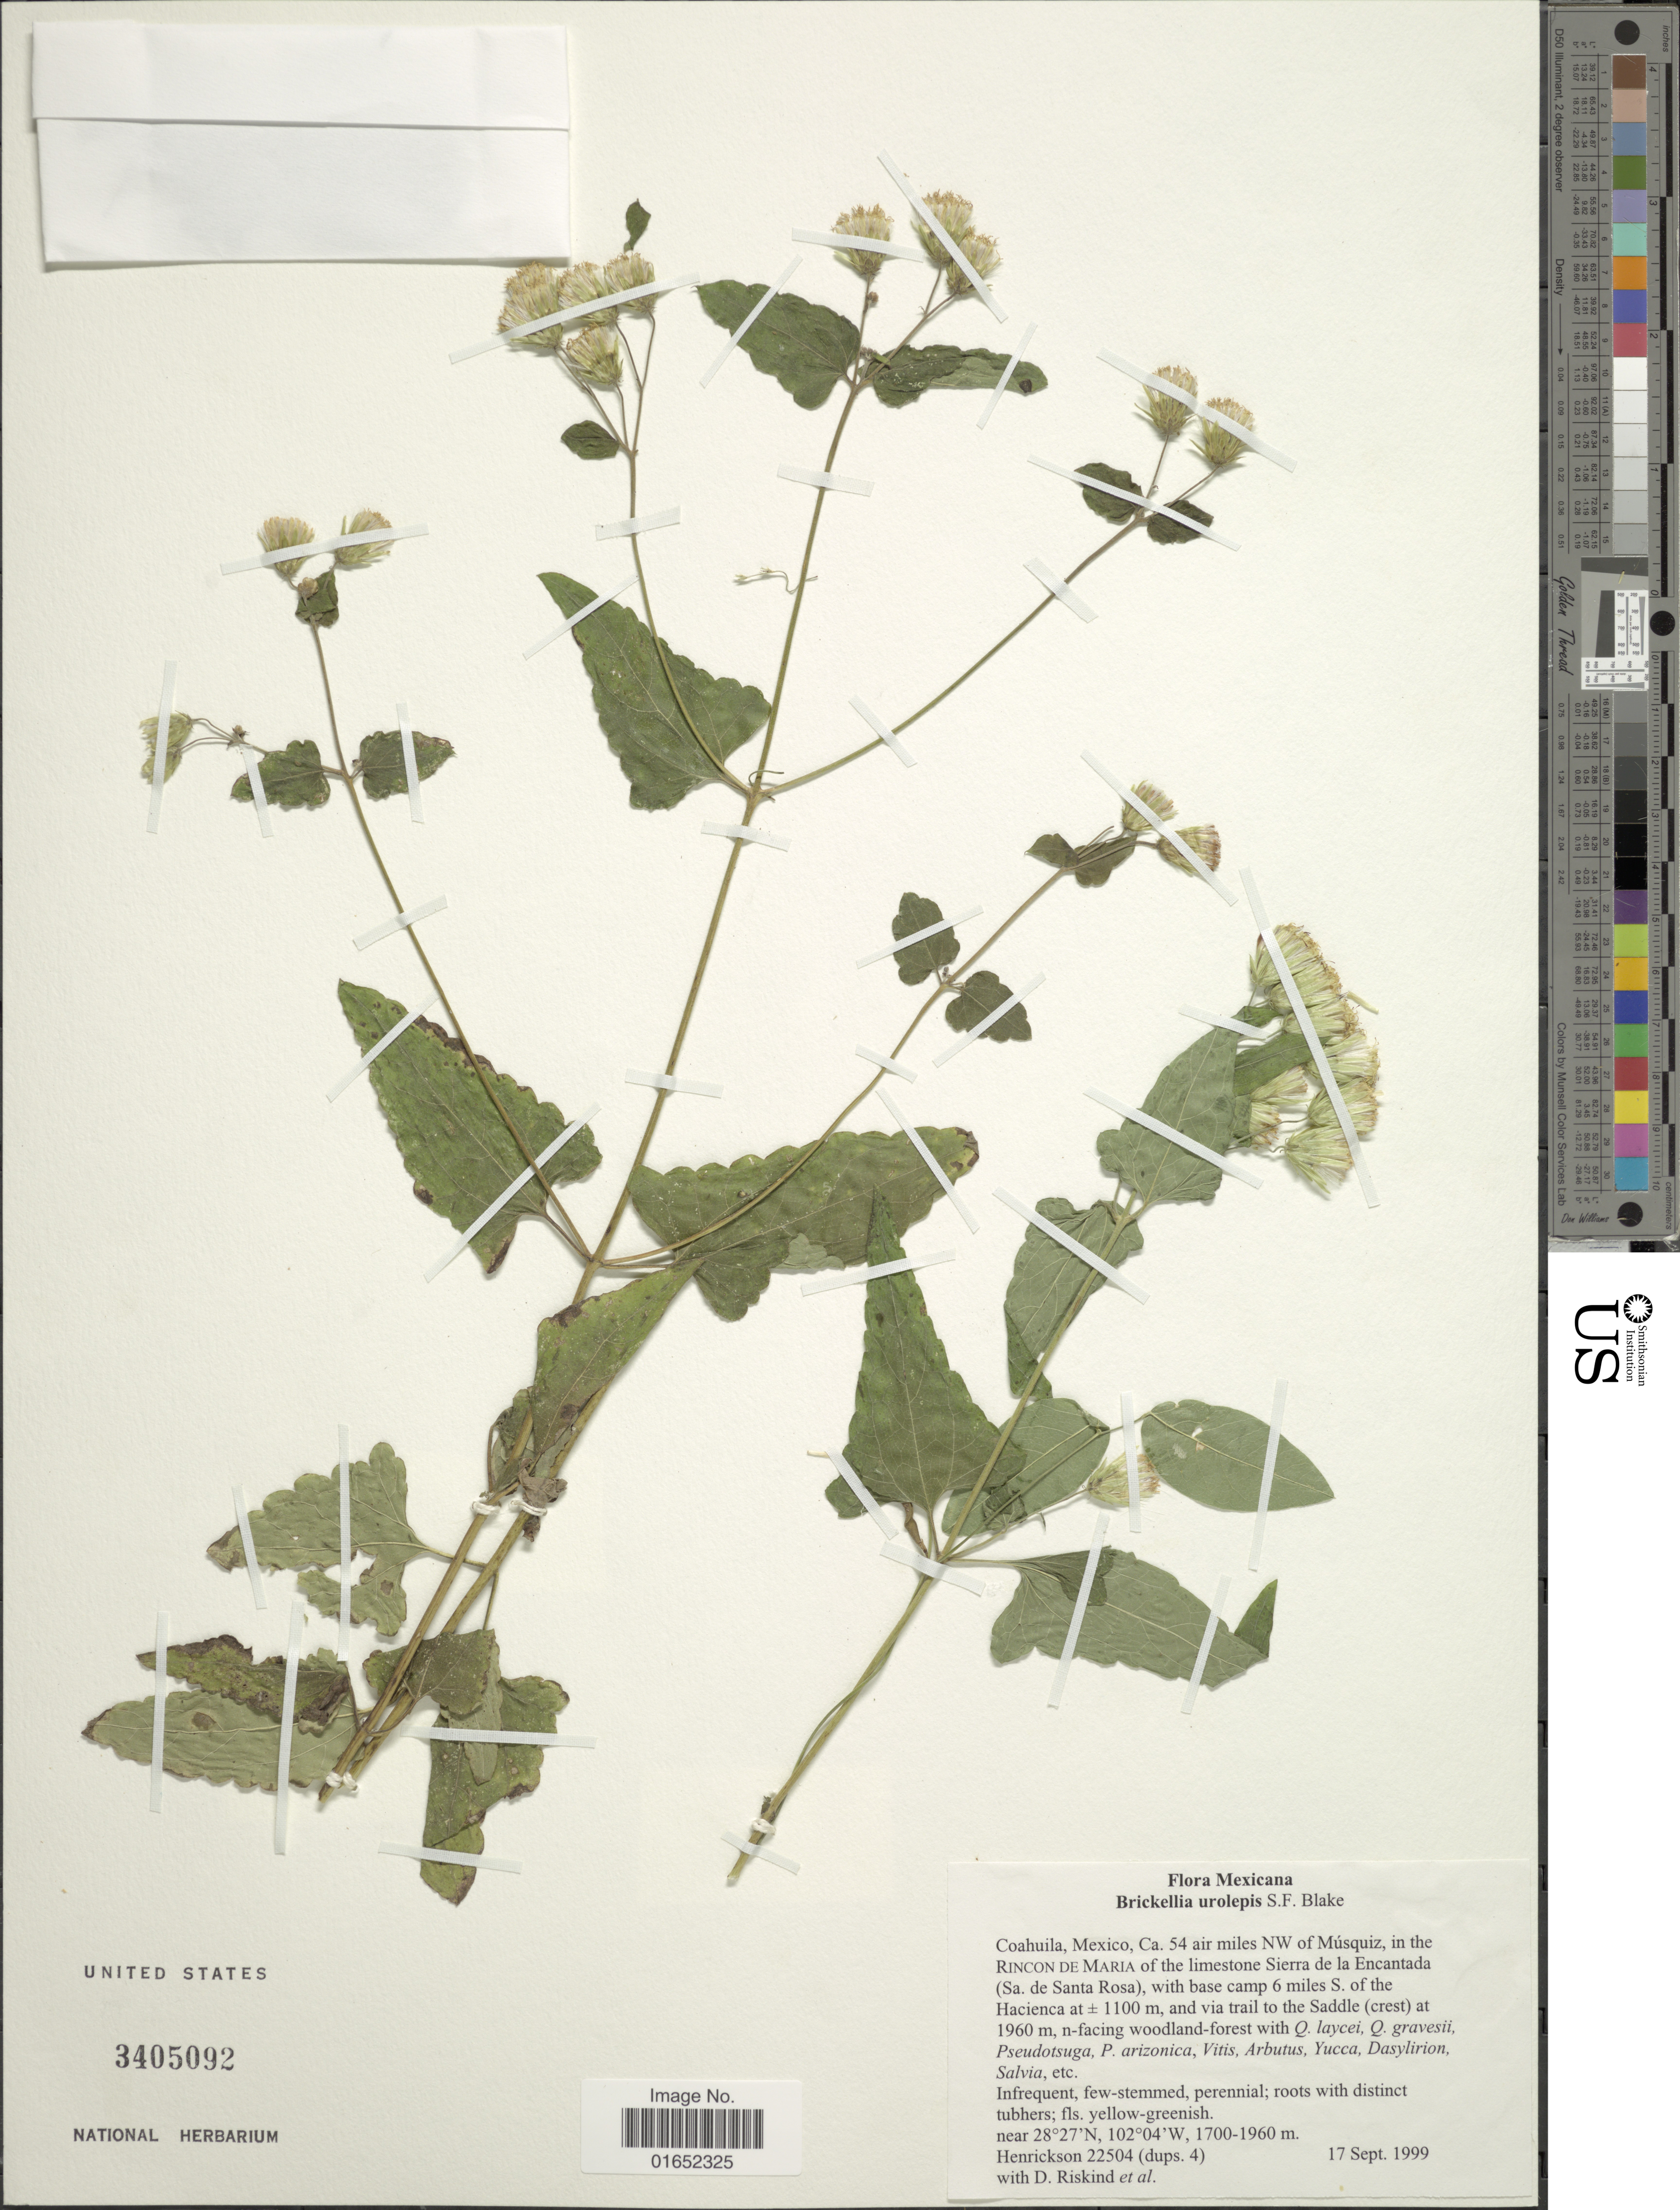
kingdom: Plantae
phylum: Tracheophyta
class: Magnoliopsida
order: Asterales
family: Asteraceae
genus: Brickellia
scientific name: Brickellia urolepis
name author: S.F. Blake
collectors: -. Henrickson, D. Riskind & et al.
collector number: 22504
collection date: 1999-09-17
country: Mexico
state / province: Coahuila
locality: Ca. 54 air miles NW of Músquiz, in the Rincon de Maria of the limestone Sierra de la Encantada (Sa. de Santa Rosa), with base camp 6 miles s. of the Hacienda at ± 1100 m, and via trail to the Saddle (crest at 1960 m, n-facing woodland-forest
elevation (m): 1700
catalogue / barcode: US 3405092